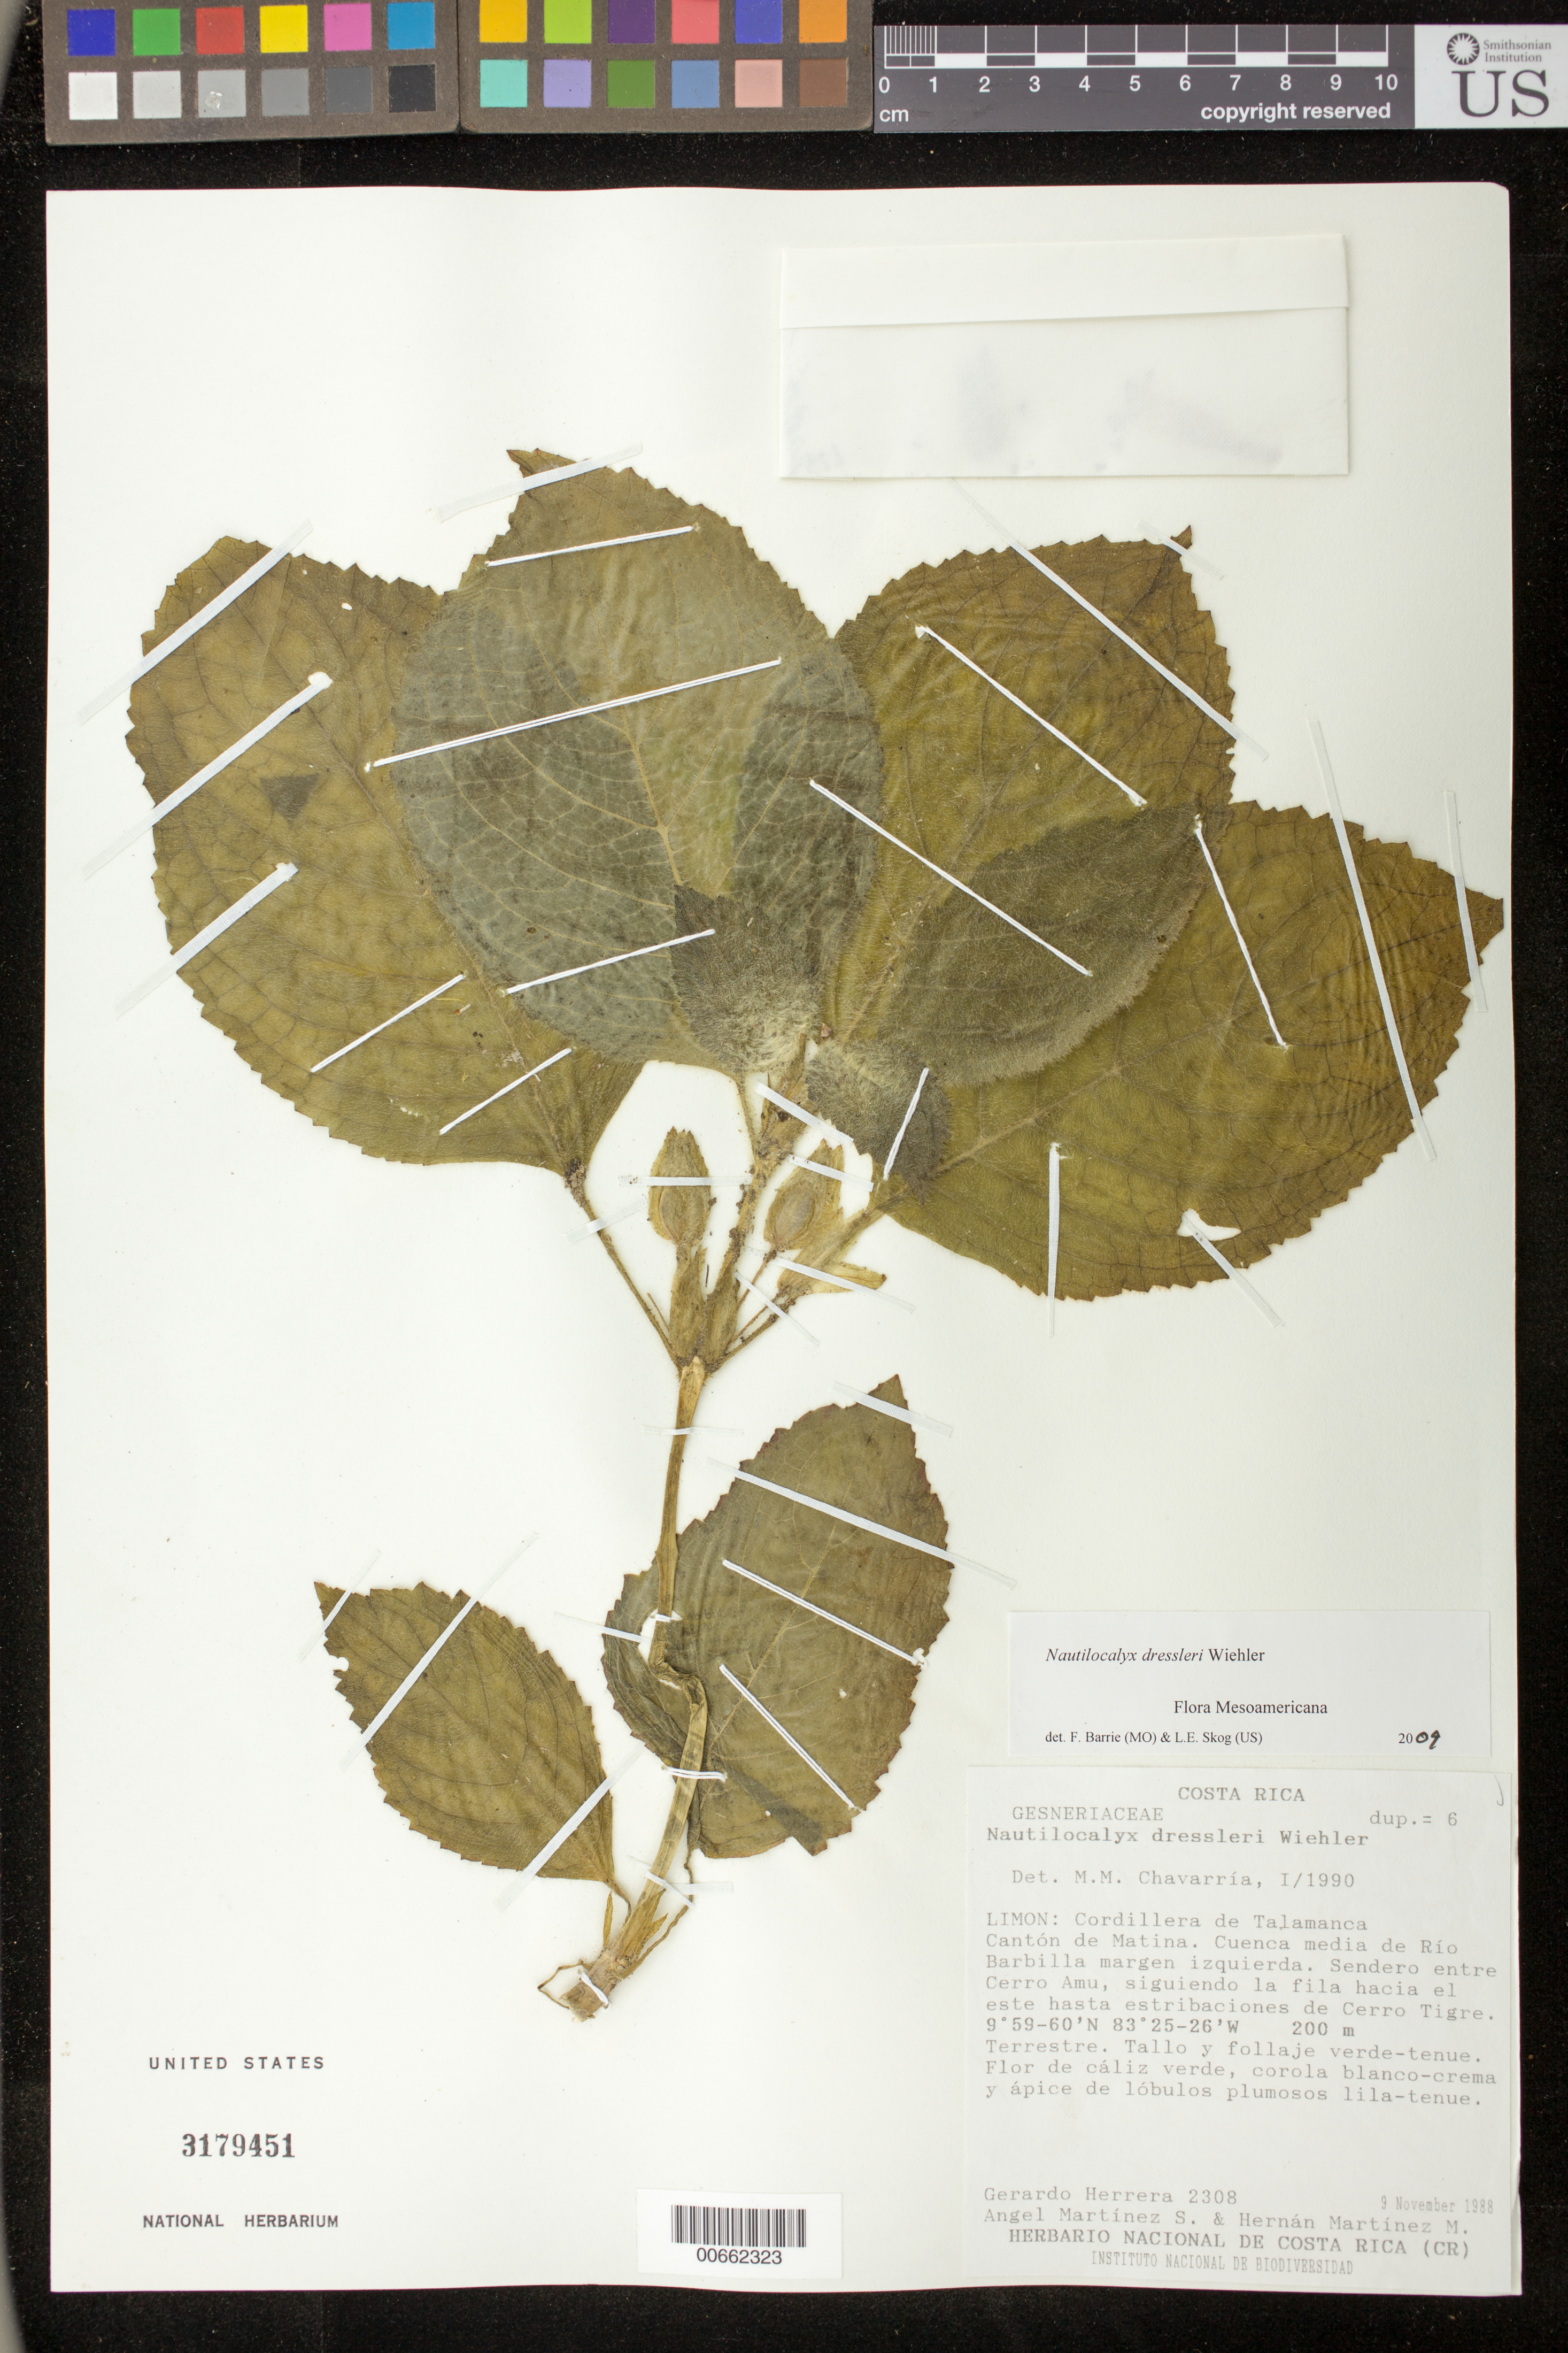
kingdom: Plantae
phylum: Tracheophyta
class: Magnoliopsida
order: Lamiales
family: Gesneriaceae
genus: Nautilocalyx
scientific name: Nautilocalyx dressleri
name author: Wiehler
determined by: Chavarría, Maria M.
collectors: G. Herrera, A. Martínez S. & H. Martínez M.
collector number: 2308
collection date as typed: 09 Nov 1988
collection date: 1988-11-09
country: Costa Rica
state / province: Limón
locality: Cordillera de Talamanca, Cantón de Matina, cuenca media de Rio Barbilla margen izquierda. Sendero entre Cerro Amu, siguiendo la fila hacia el este hasta estribaciones de Cerro Tigre.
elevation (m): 200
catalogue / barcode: US 3179451